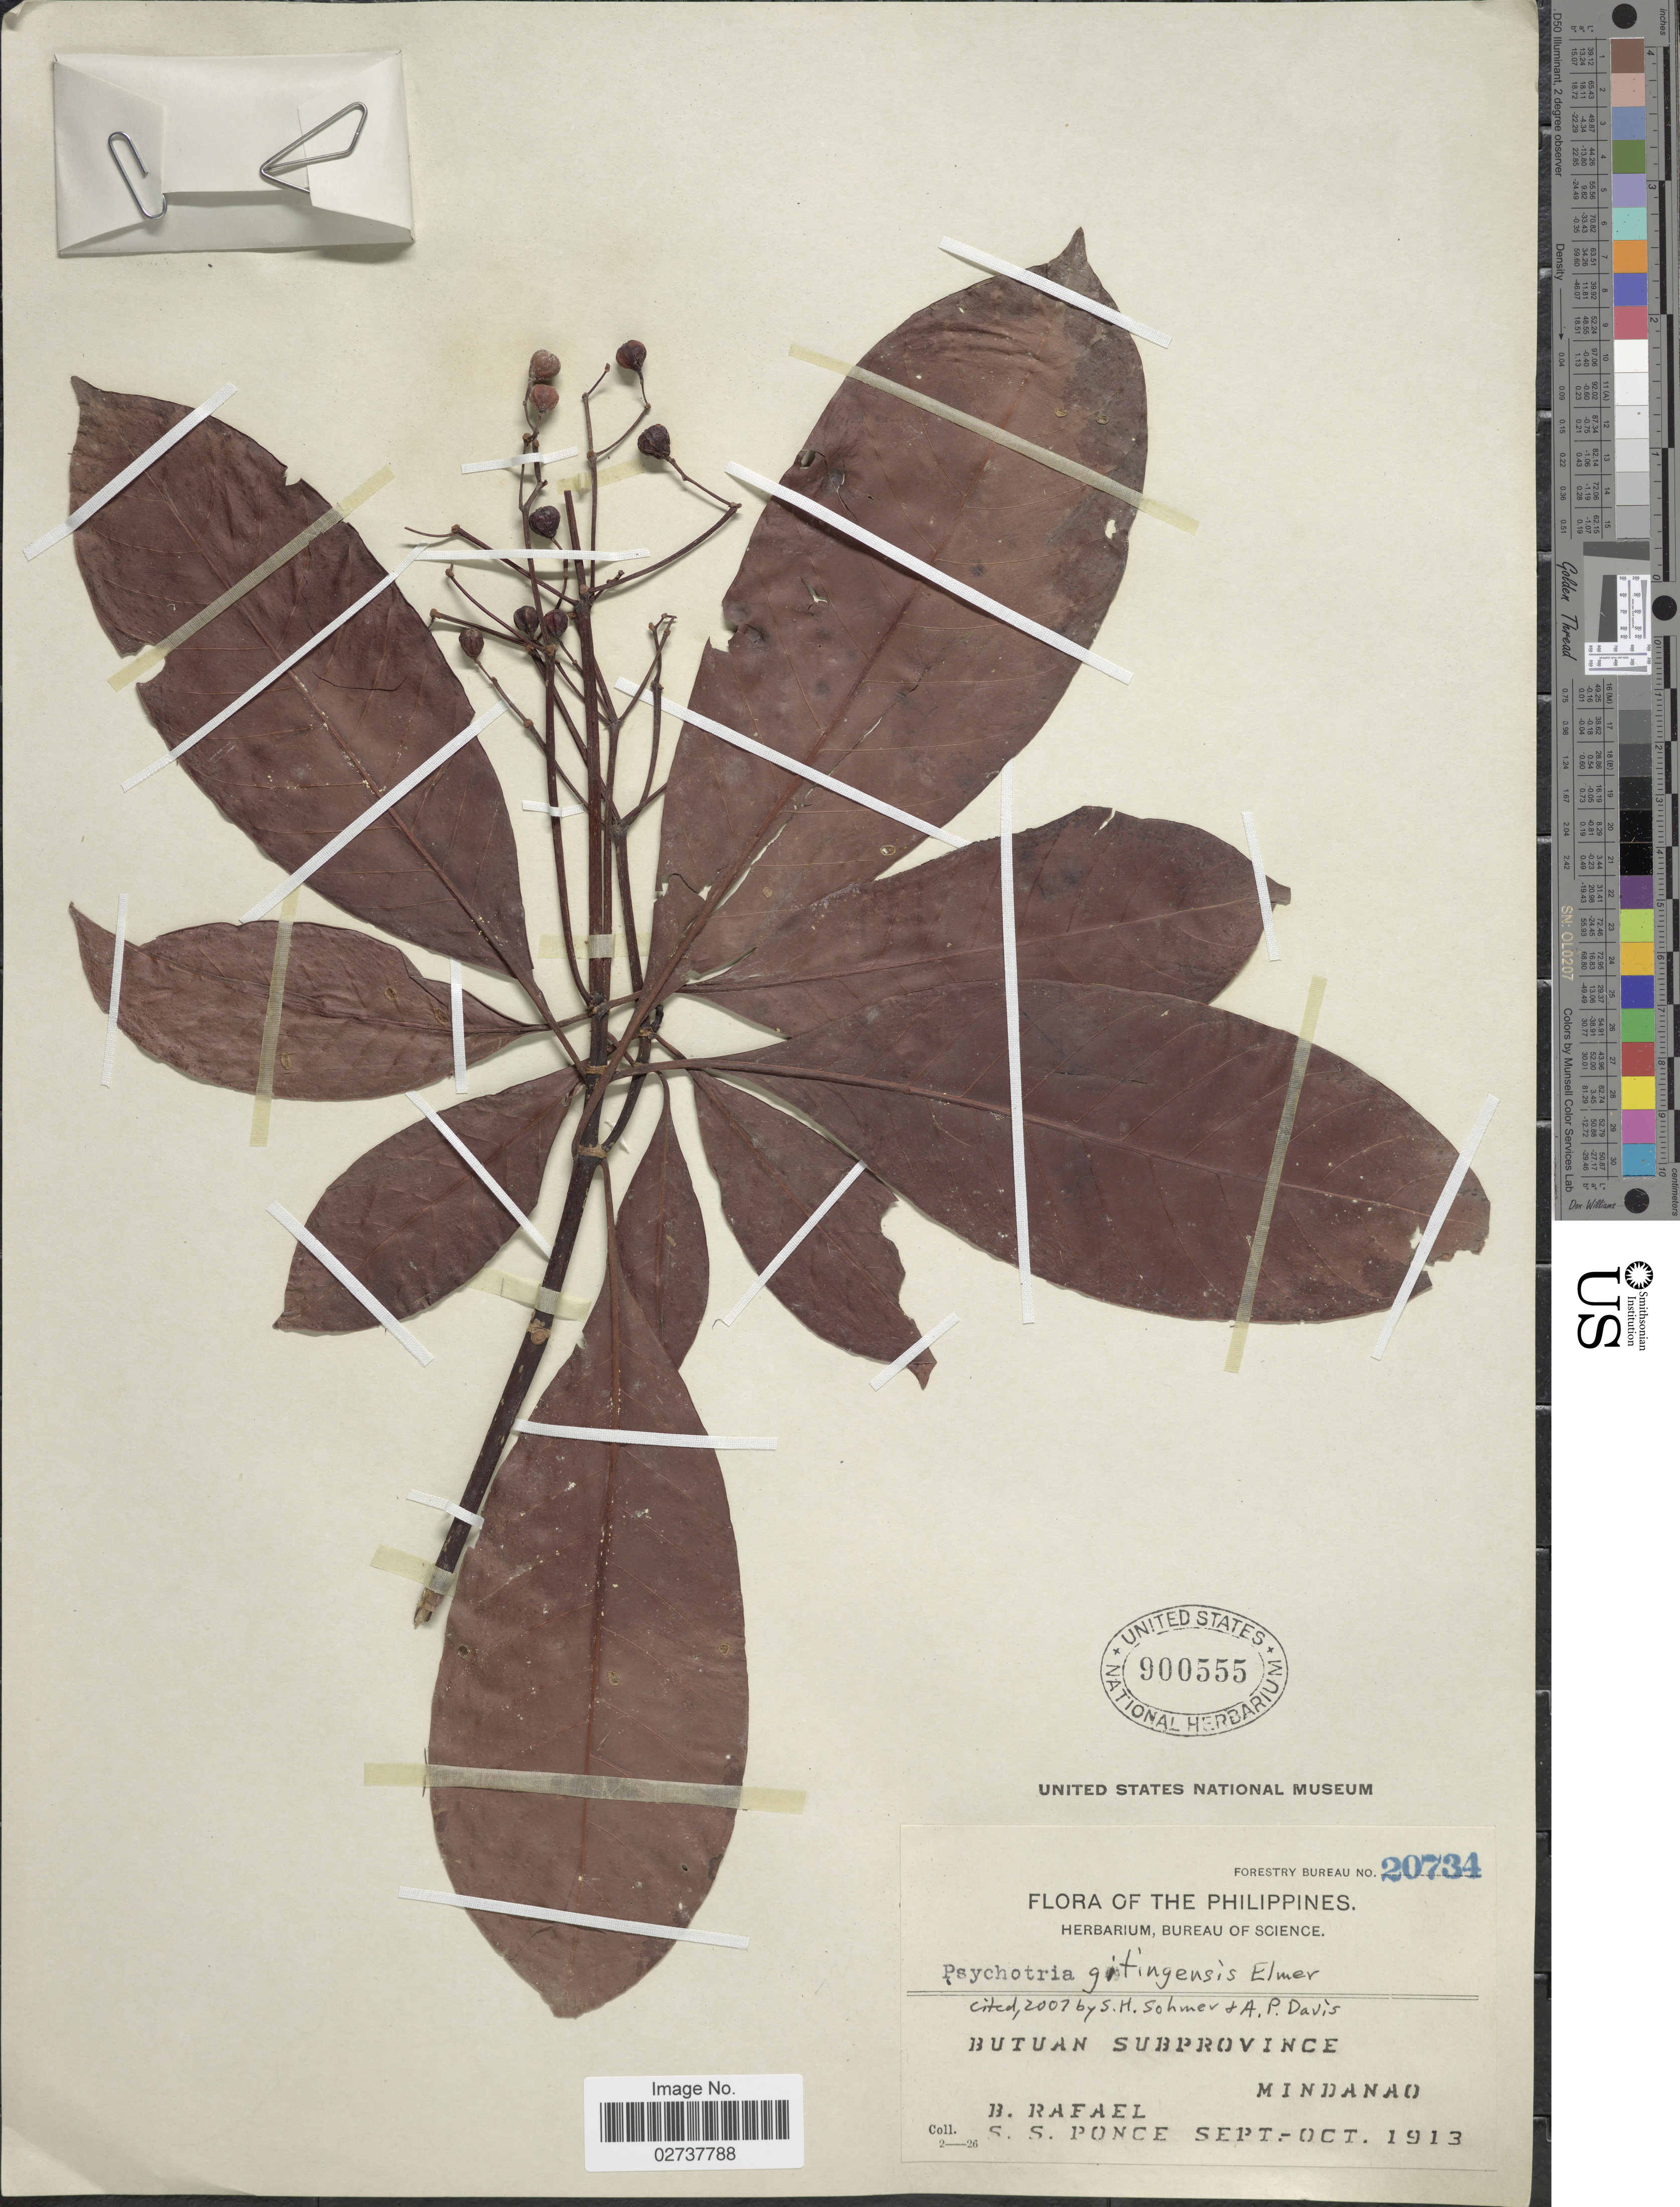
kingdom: Plantae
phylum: Tracheophyta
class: Magnoliopsida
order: Gentianales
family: Rubiaceae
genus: Psychotria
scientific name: Psychotria gitingensis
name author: Elmer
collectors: B. Rafael & S. Ponce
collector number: Forestry Bureau 20734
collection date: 1913-09/1913-10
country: Philippines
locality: Butuan Subprovince Mindanao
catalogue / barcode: US 900555